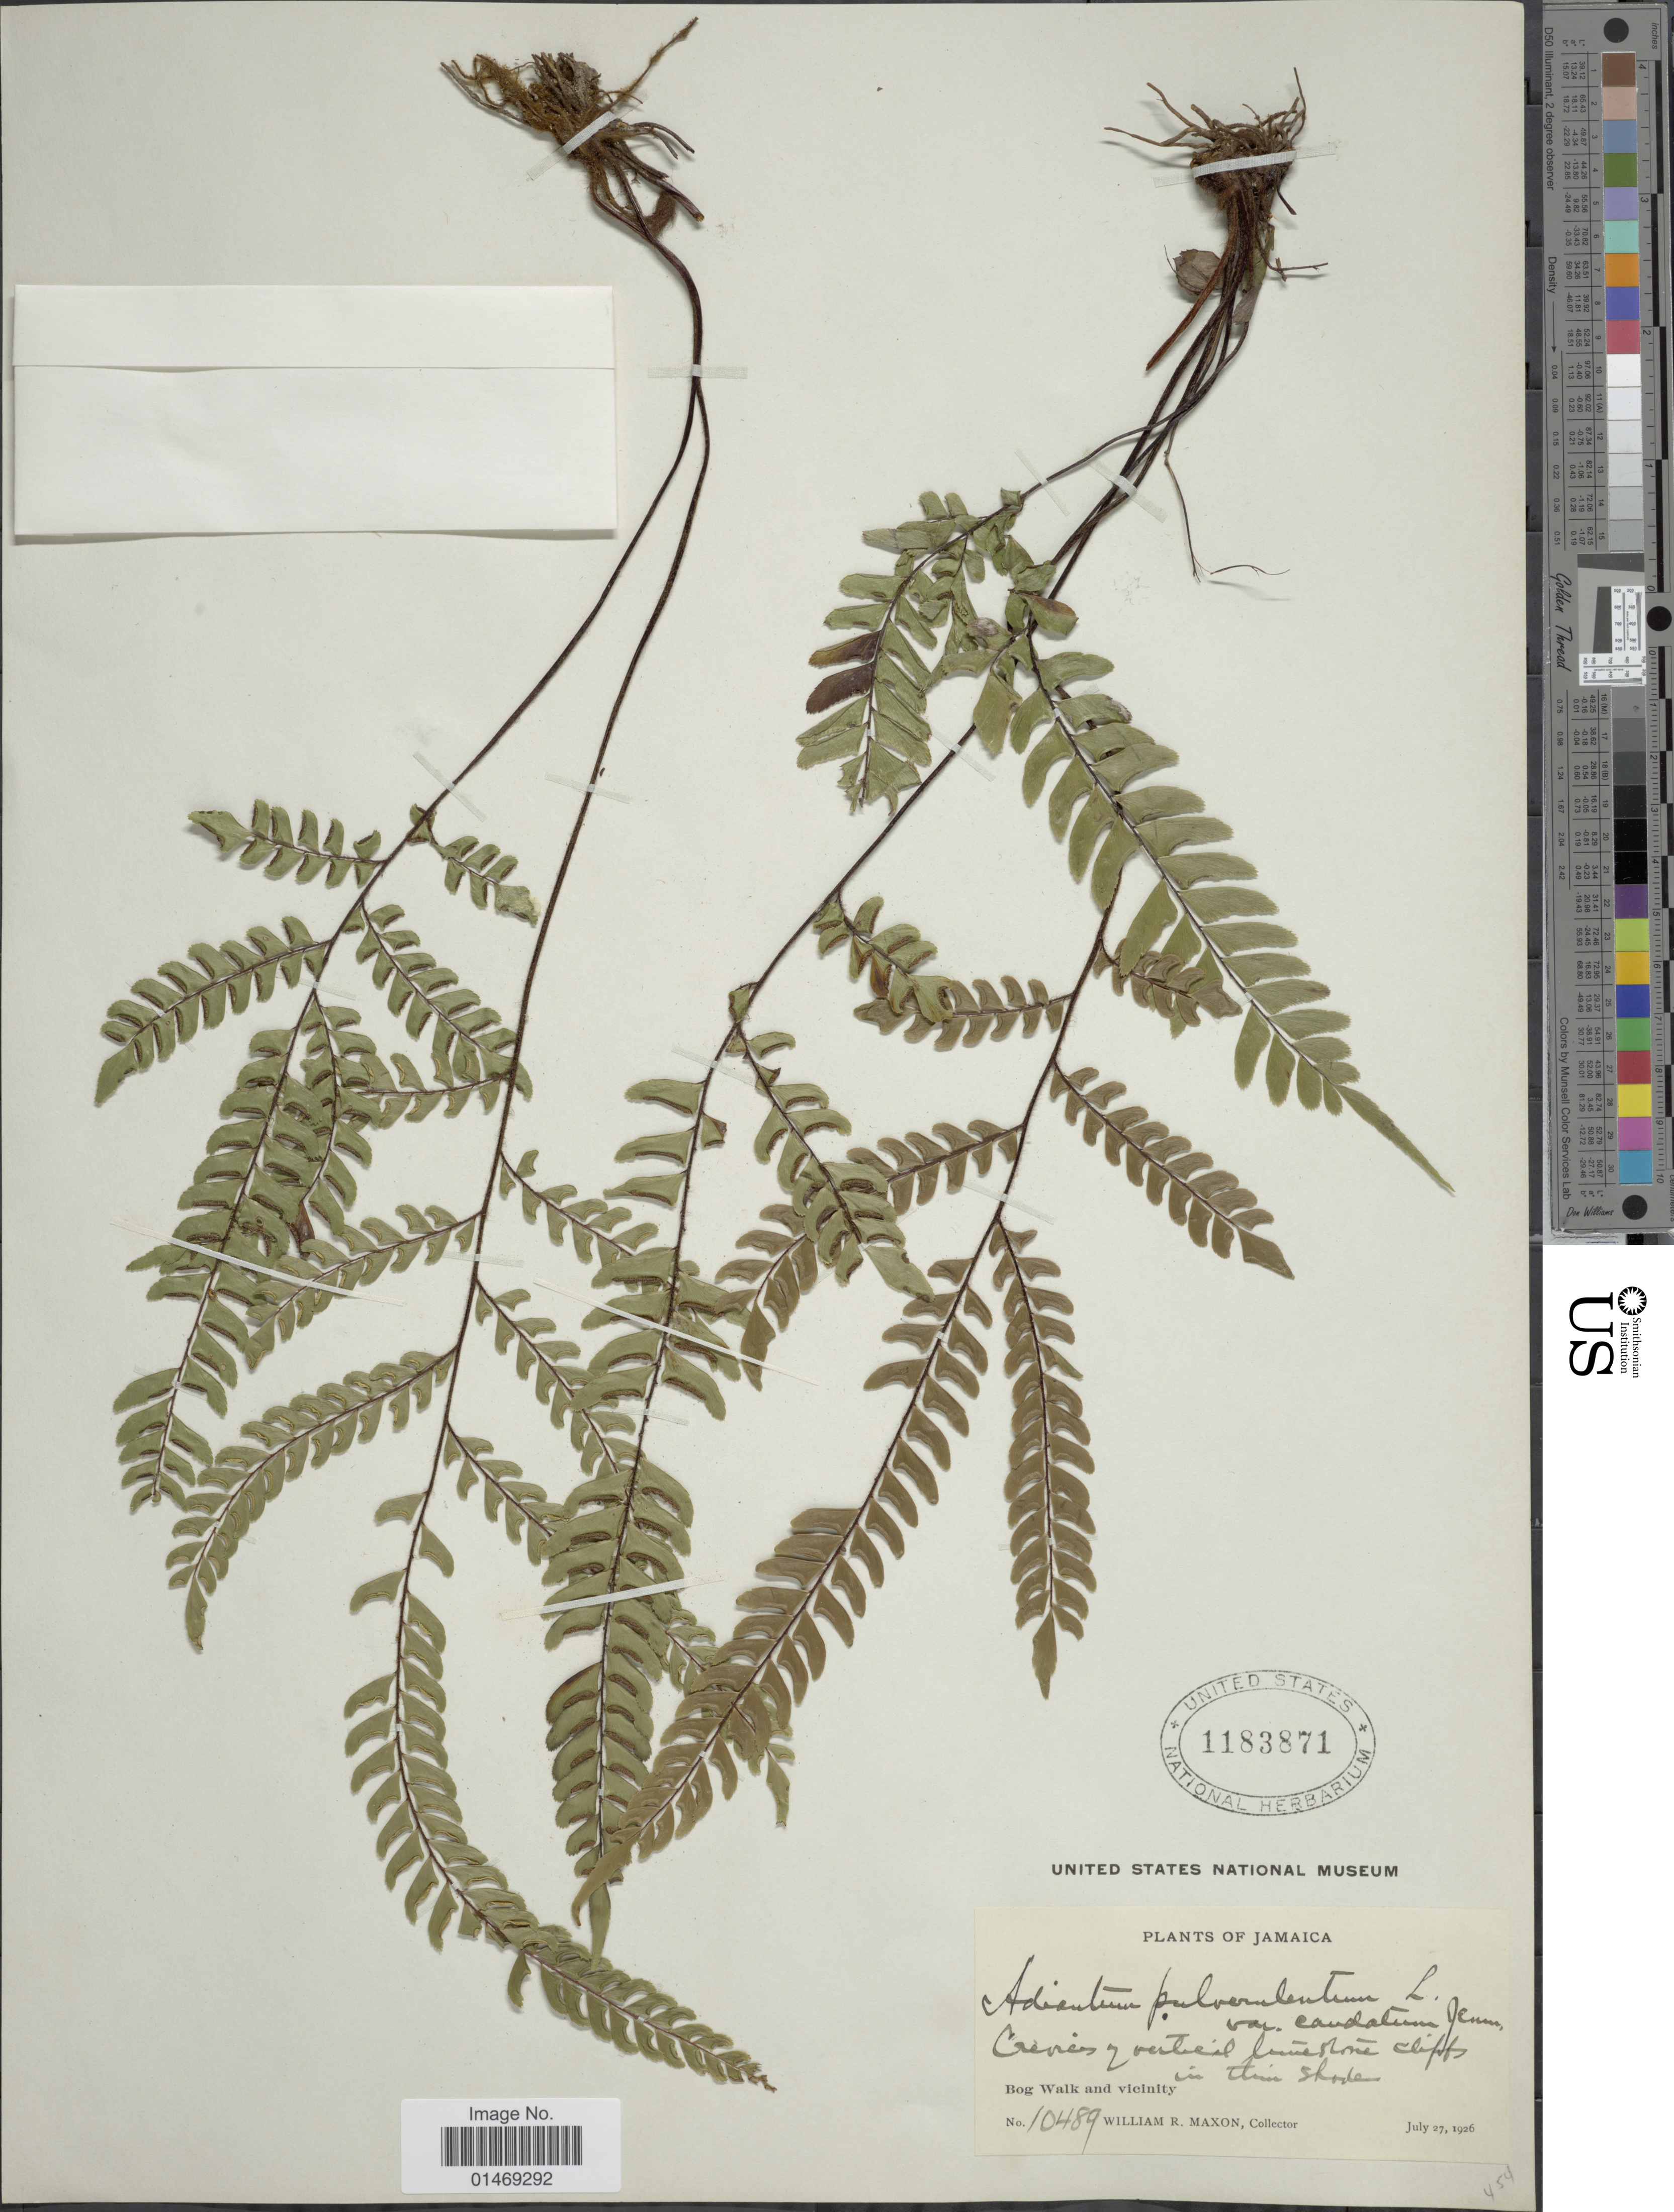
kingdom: Plantae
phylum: Tracheophyta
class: Polypodiopsida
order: Polypodiales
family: Pteridaceae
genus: Adiantum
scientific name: Adiantum pulverulentum var. caudatum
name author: Jenman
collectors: W. R. Maxon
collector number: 10489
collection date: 1926-07-27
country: Jamaica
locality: Bog Walk and vicinity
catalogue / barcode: US 1183871